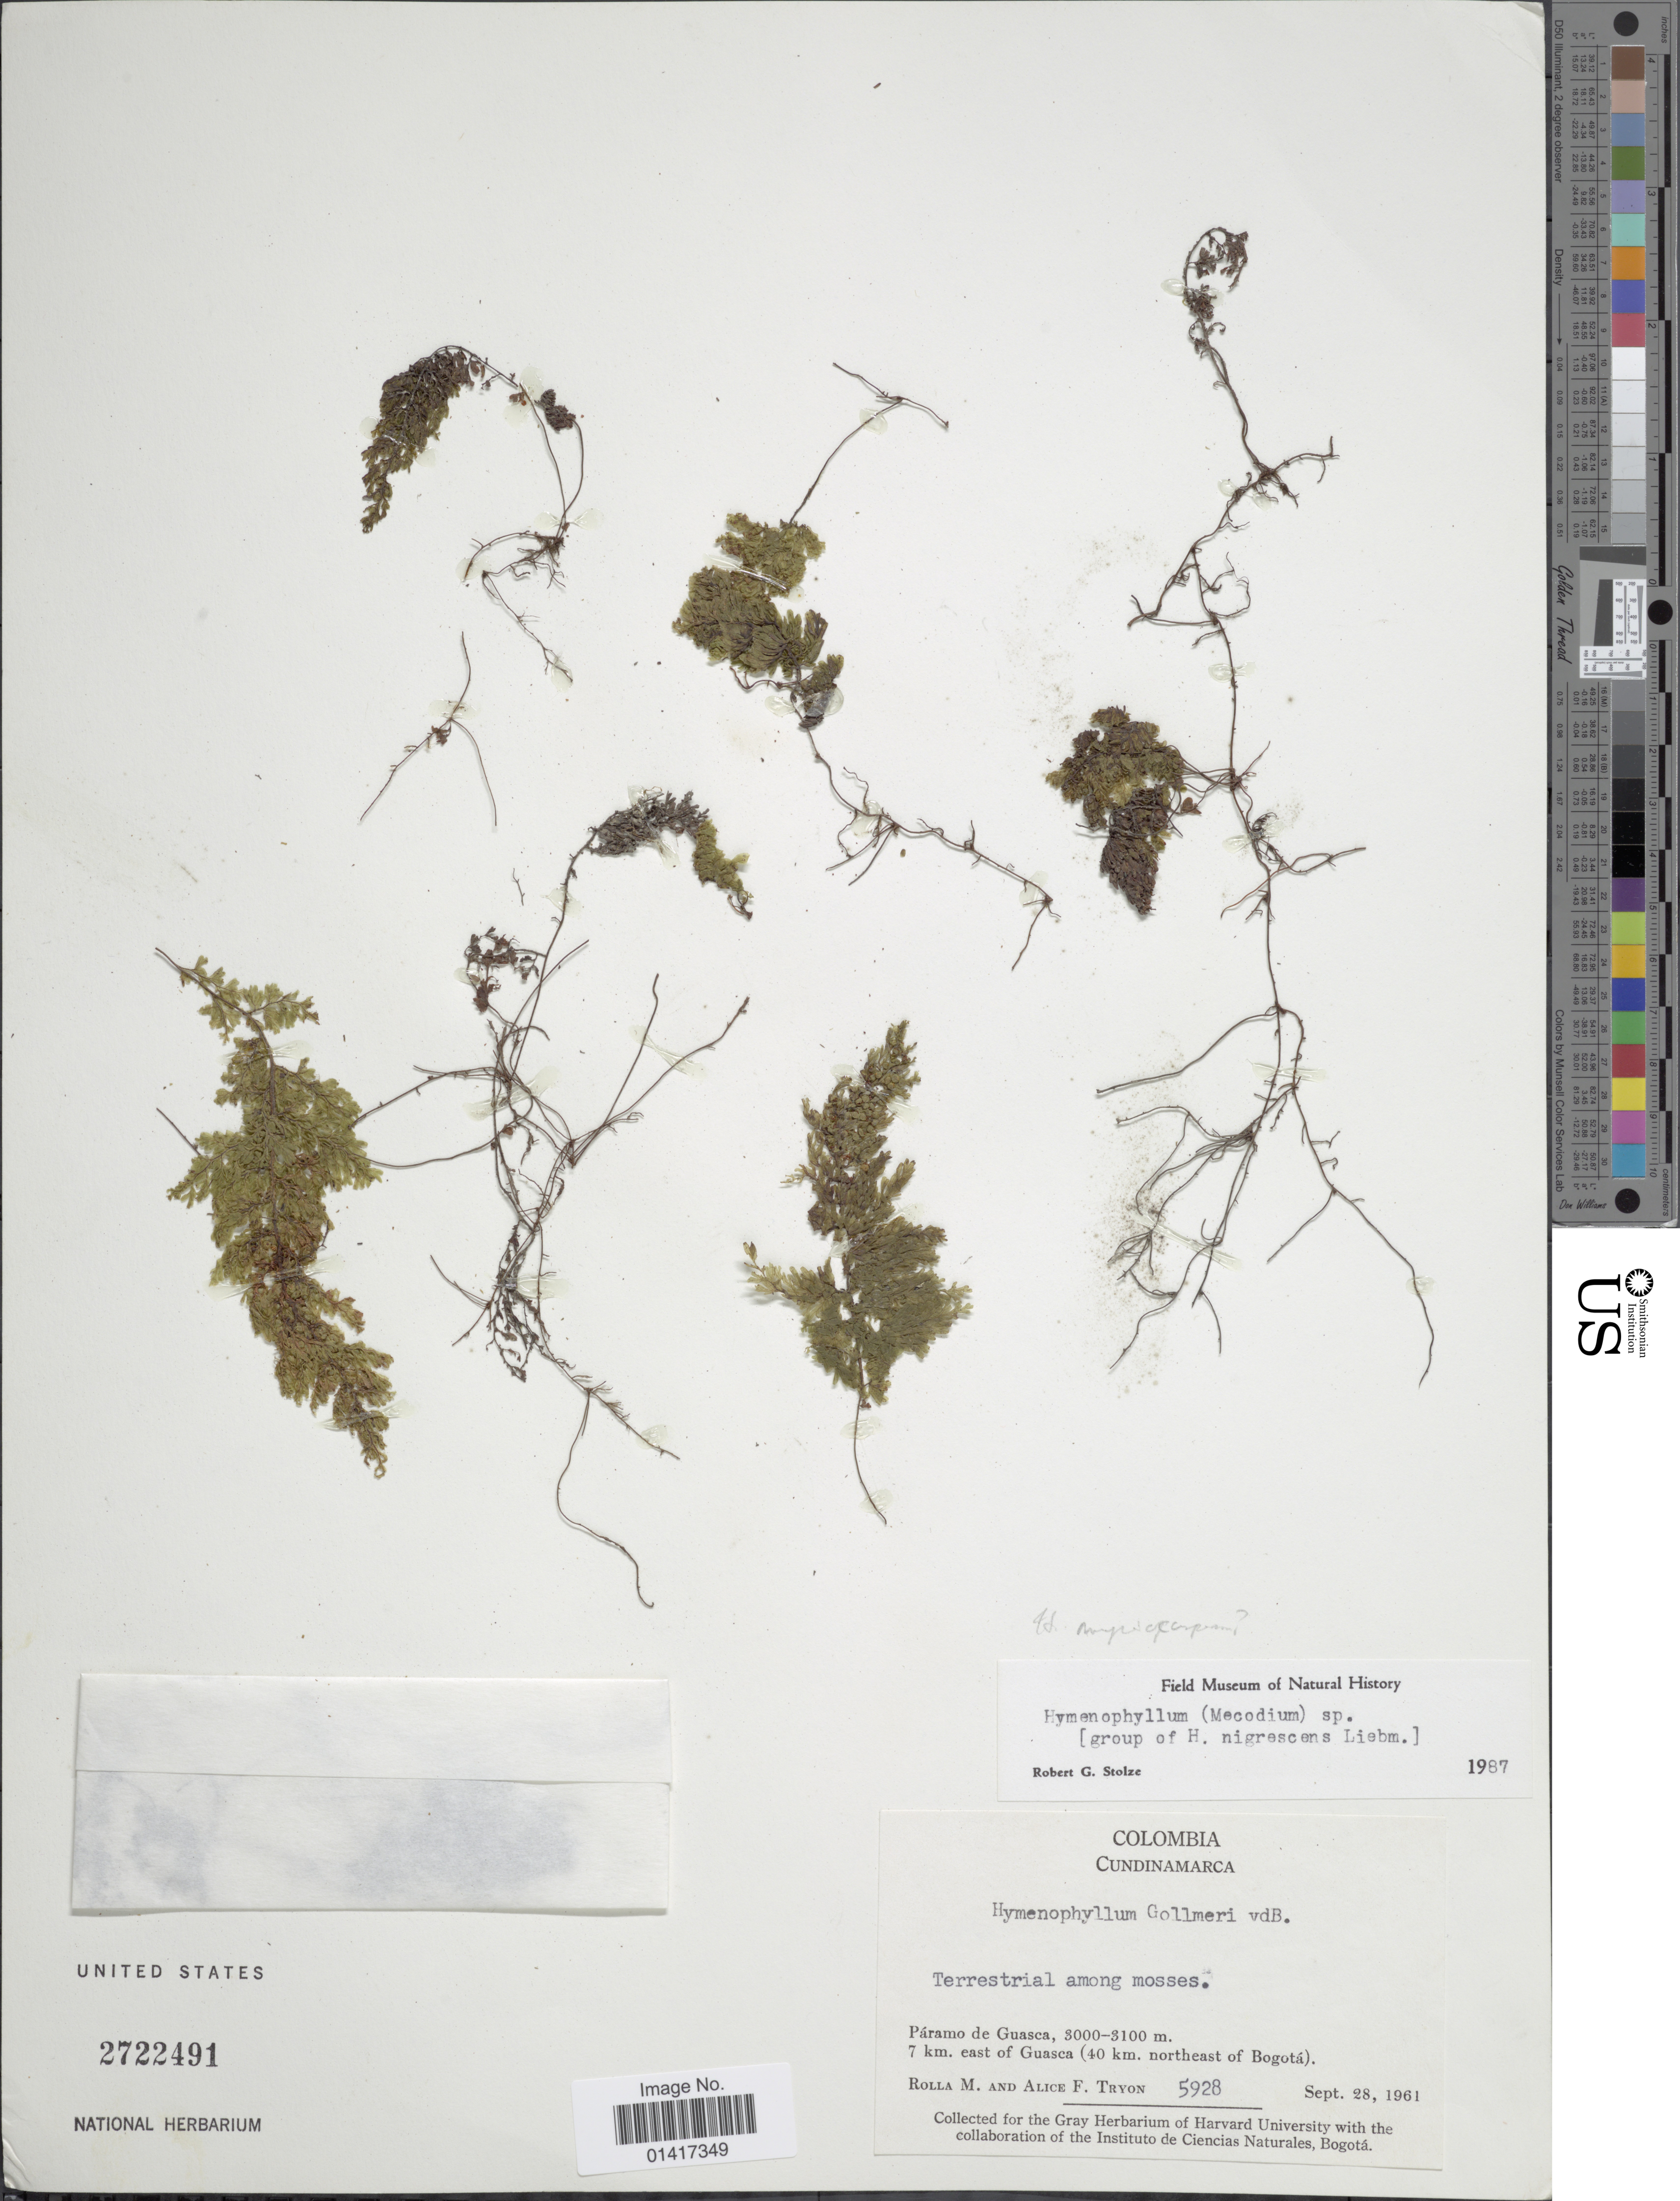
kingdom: Plantae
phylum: Tracheophyta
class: Polypodiopsida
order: Hymenophyllales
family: Hymenophyllaceae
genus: Hymenophyllum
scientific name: Hymenophyllum sp.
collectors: R. M. Tryon & A. F. Tryon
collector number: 5928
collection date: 1961-09-28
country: Colombia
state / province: Cundinamarca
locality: Paramo de Guasca, 7 km. east of Guasca (40 km. northeast of Bogota)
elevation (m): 3000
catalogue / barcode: US 2722491